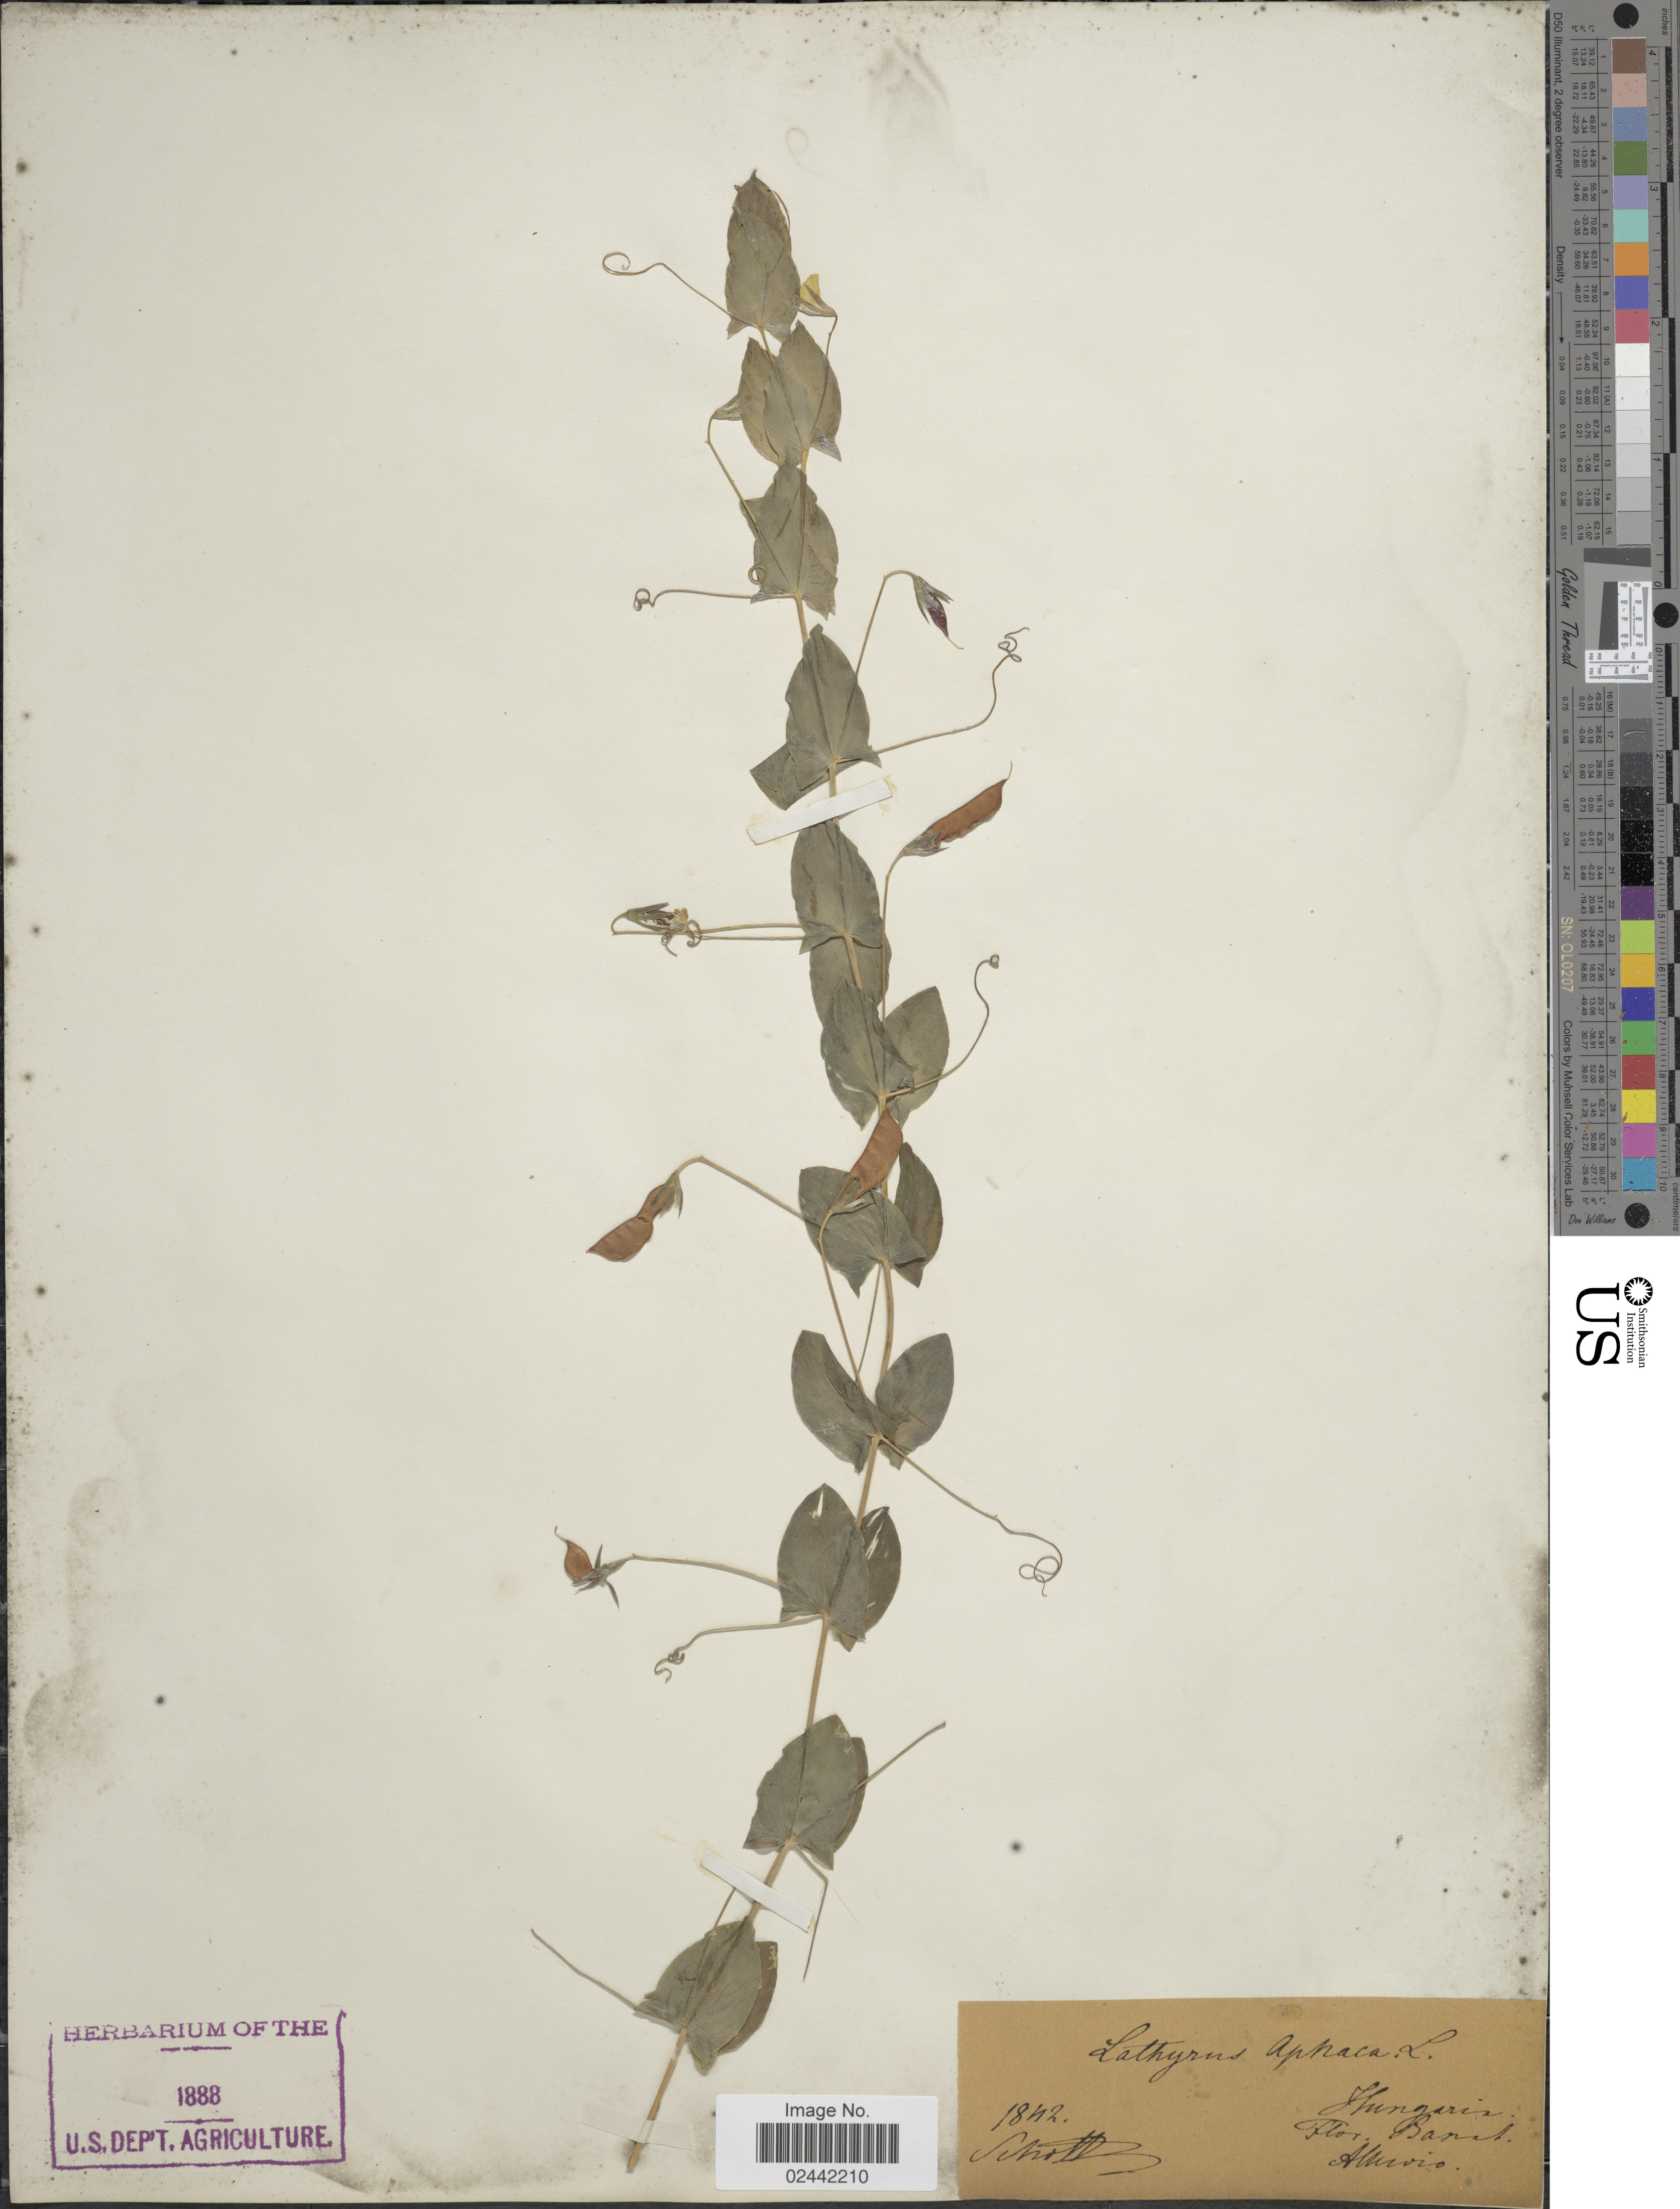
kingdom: Plantae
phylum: Tracheophyta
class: Magnoliopsida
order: Fabales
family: Fabaceae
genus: Lathyrus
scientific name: Lathyrus aphaca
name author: L.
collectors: Schott, --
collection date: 1842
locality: Hungaria, Flor. Banat, Alluvio